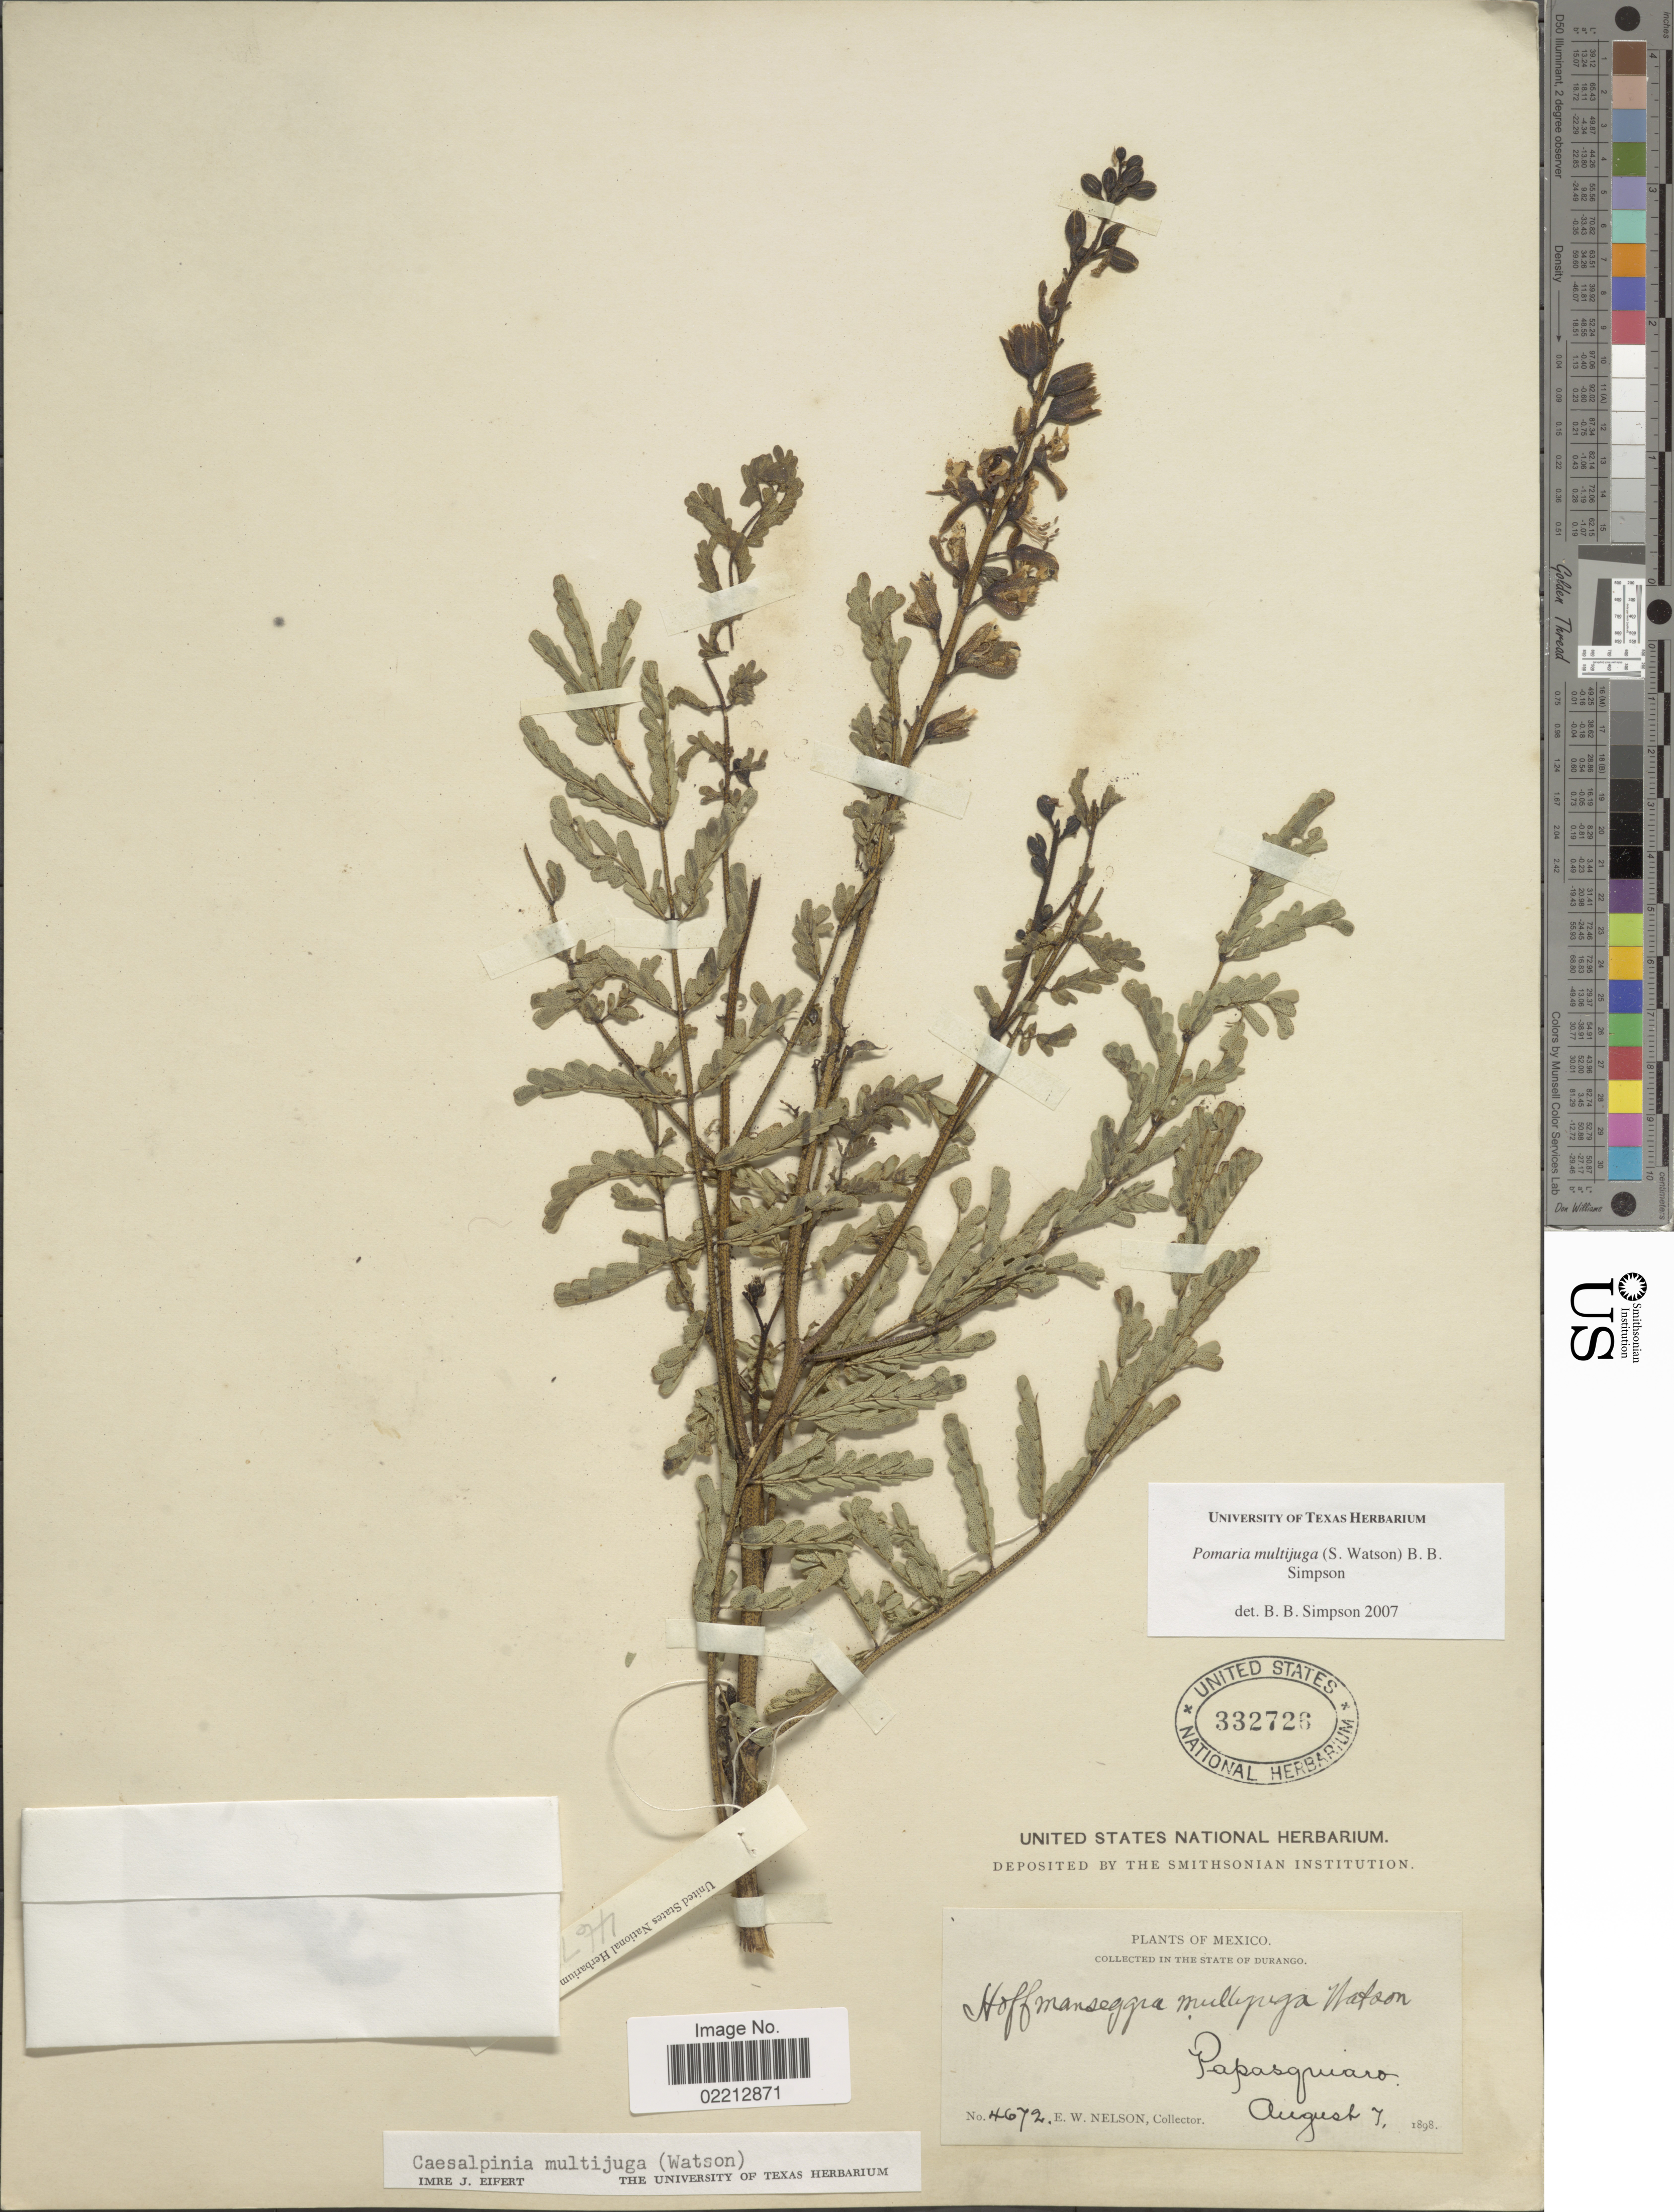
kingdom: Plantae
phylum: Tracheophyta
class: Magnoliopsida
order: Fabales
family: Fabaceae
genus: Pomaria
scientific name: Pomaria multijuga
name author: (S. Watson) B.B. Simpson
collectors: E. W. Nelson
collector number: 4672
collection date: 1898-07-07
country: Mexico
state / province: Durango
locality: Papasquiaro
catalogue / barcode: US 332726